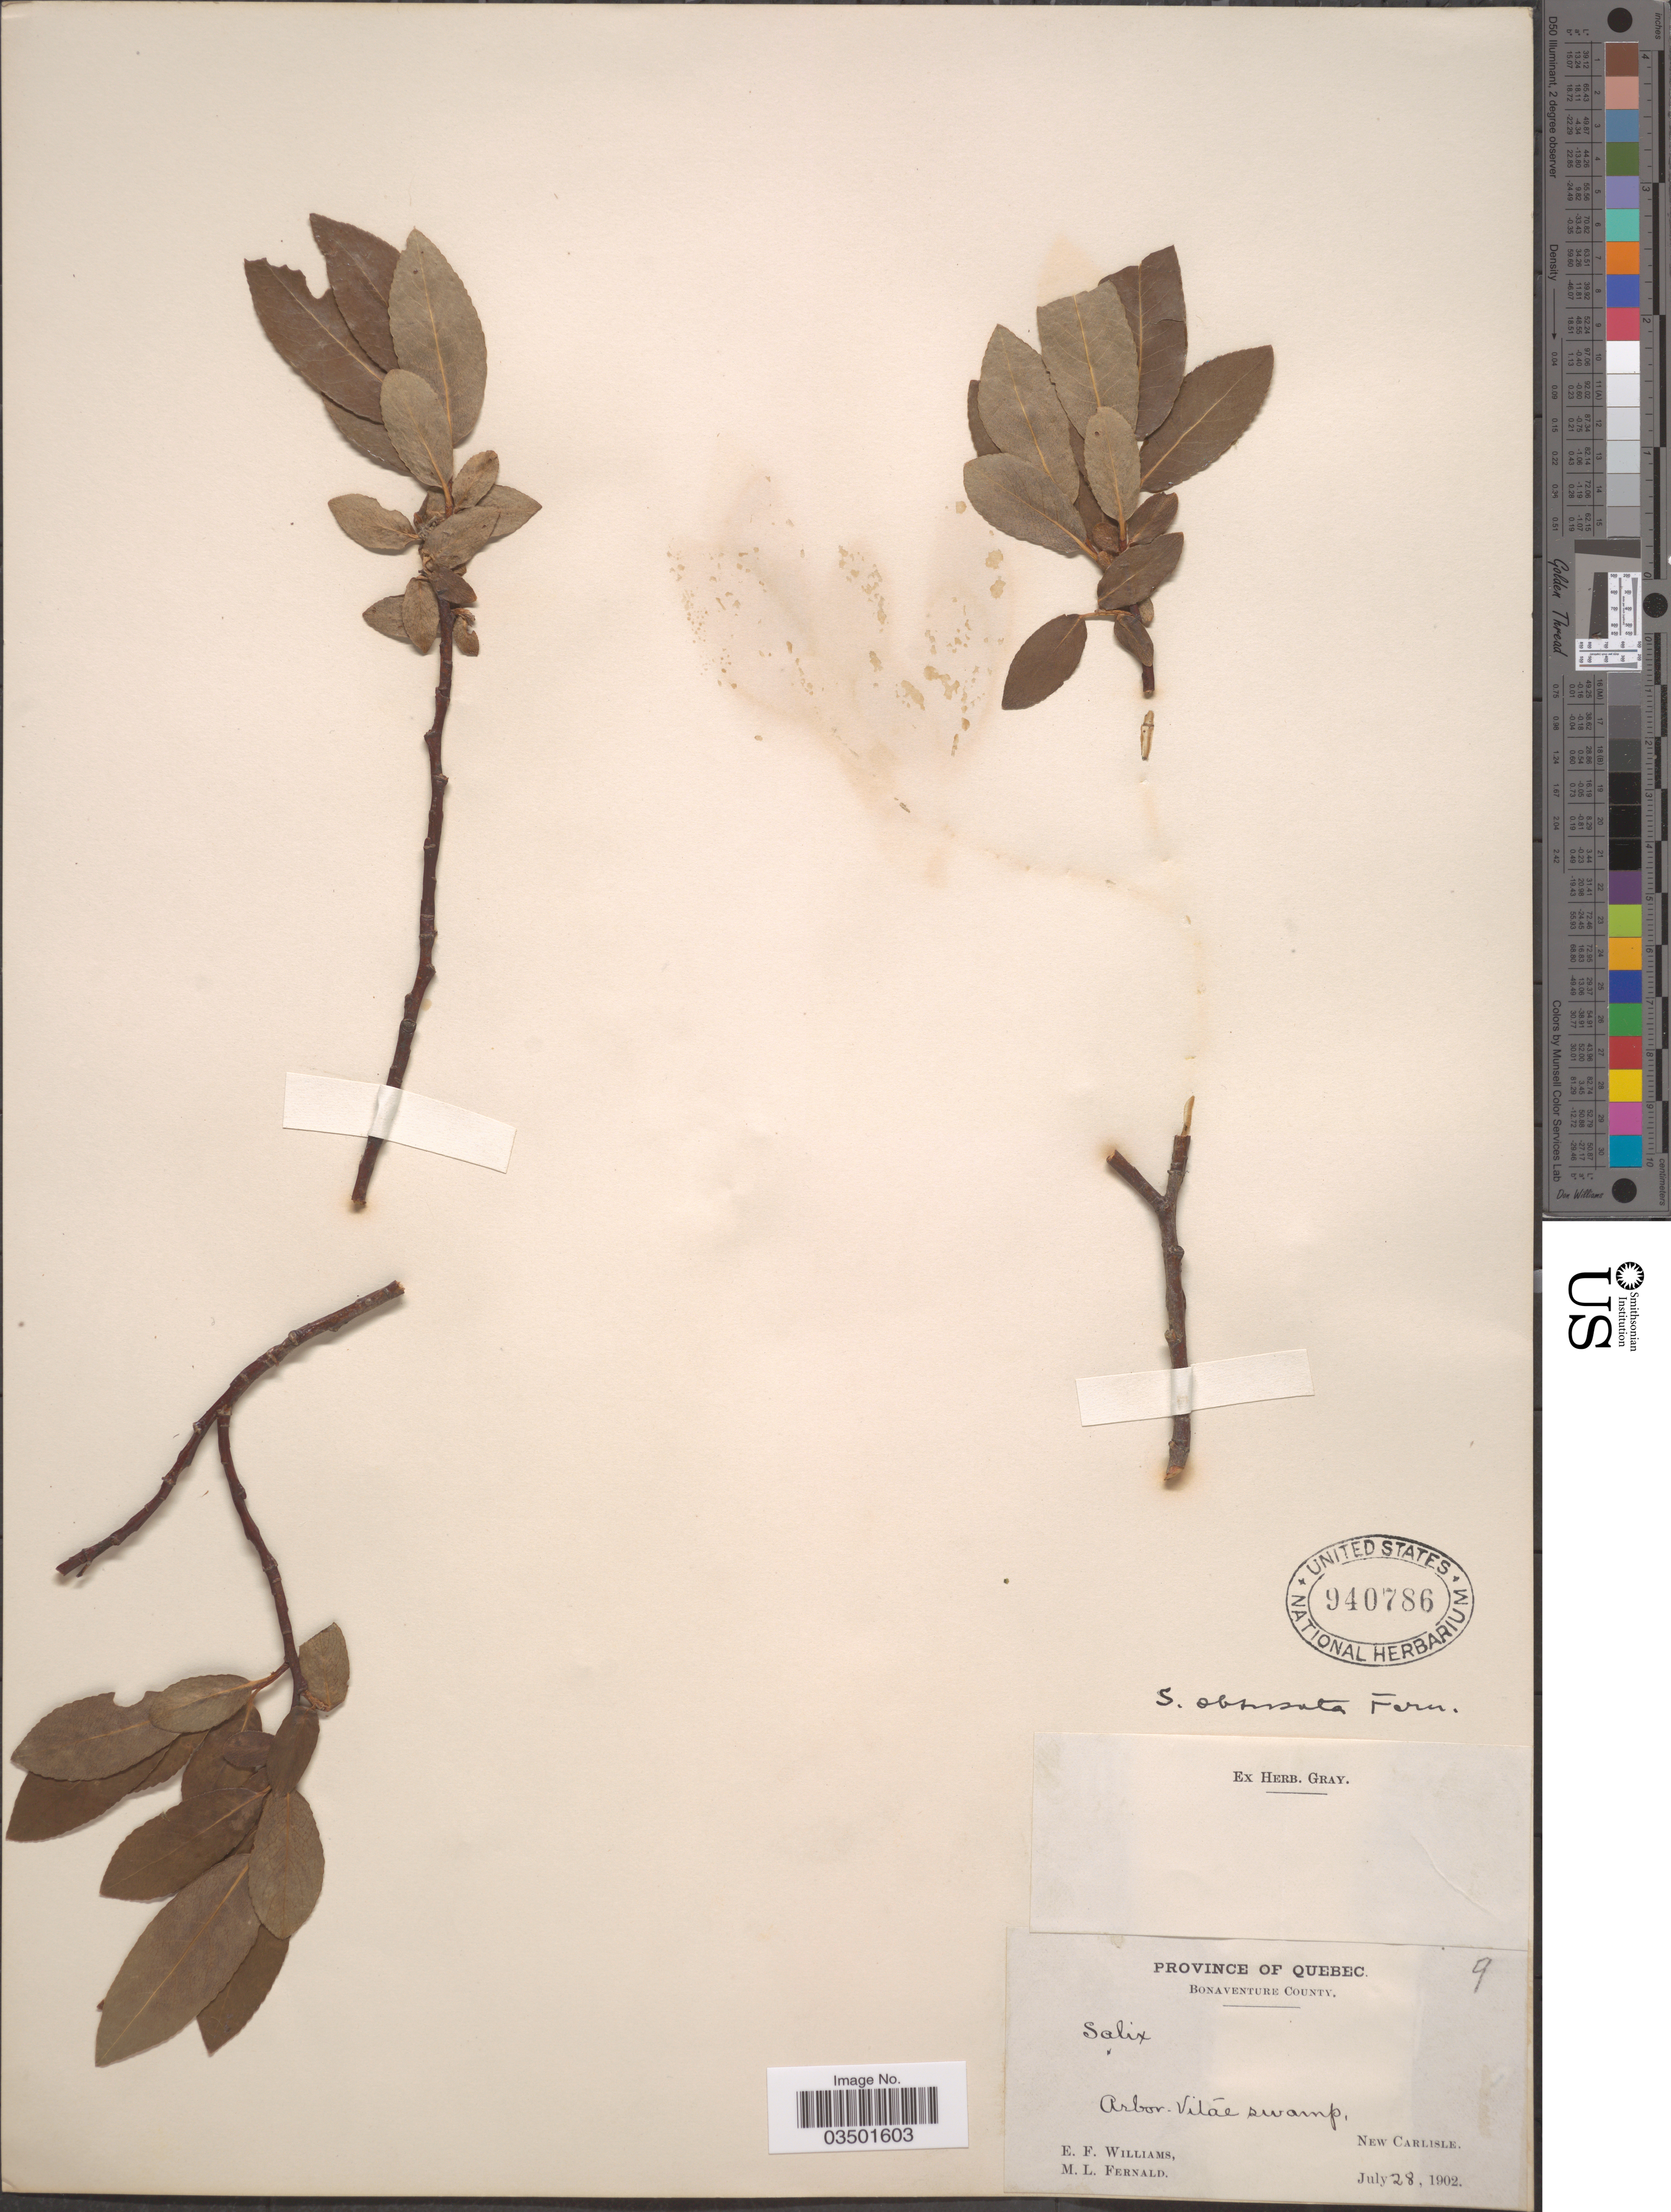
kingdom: Plantae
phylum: Tracheophyta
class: Magnoliopsida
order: Malpighiales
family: Salicaceae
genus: Salix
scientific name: Salix obtusata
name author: Fernald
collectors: E. Williams & M. L. Fernald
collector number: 9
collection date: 1902-07-28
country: Canada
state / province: Quebec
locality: Bonaventure County. New Carlisle.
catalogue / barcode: US 940786